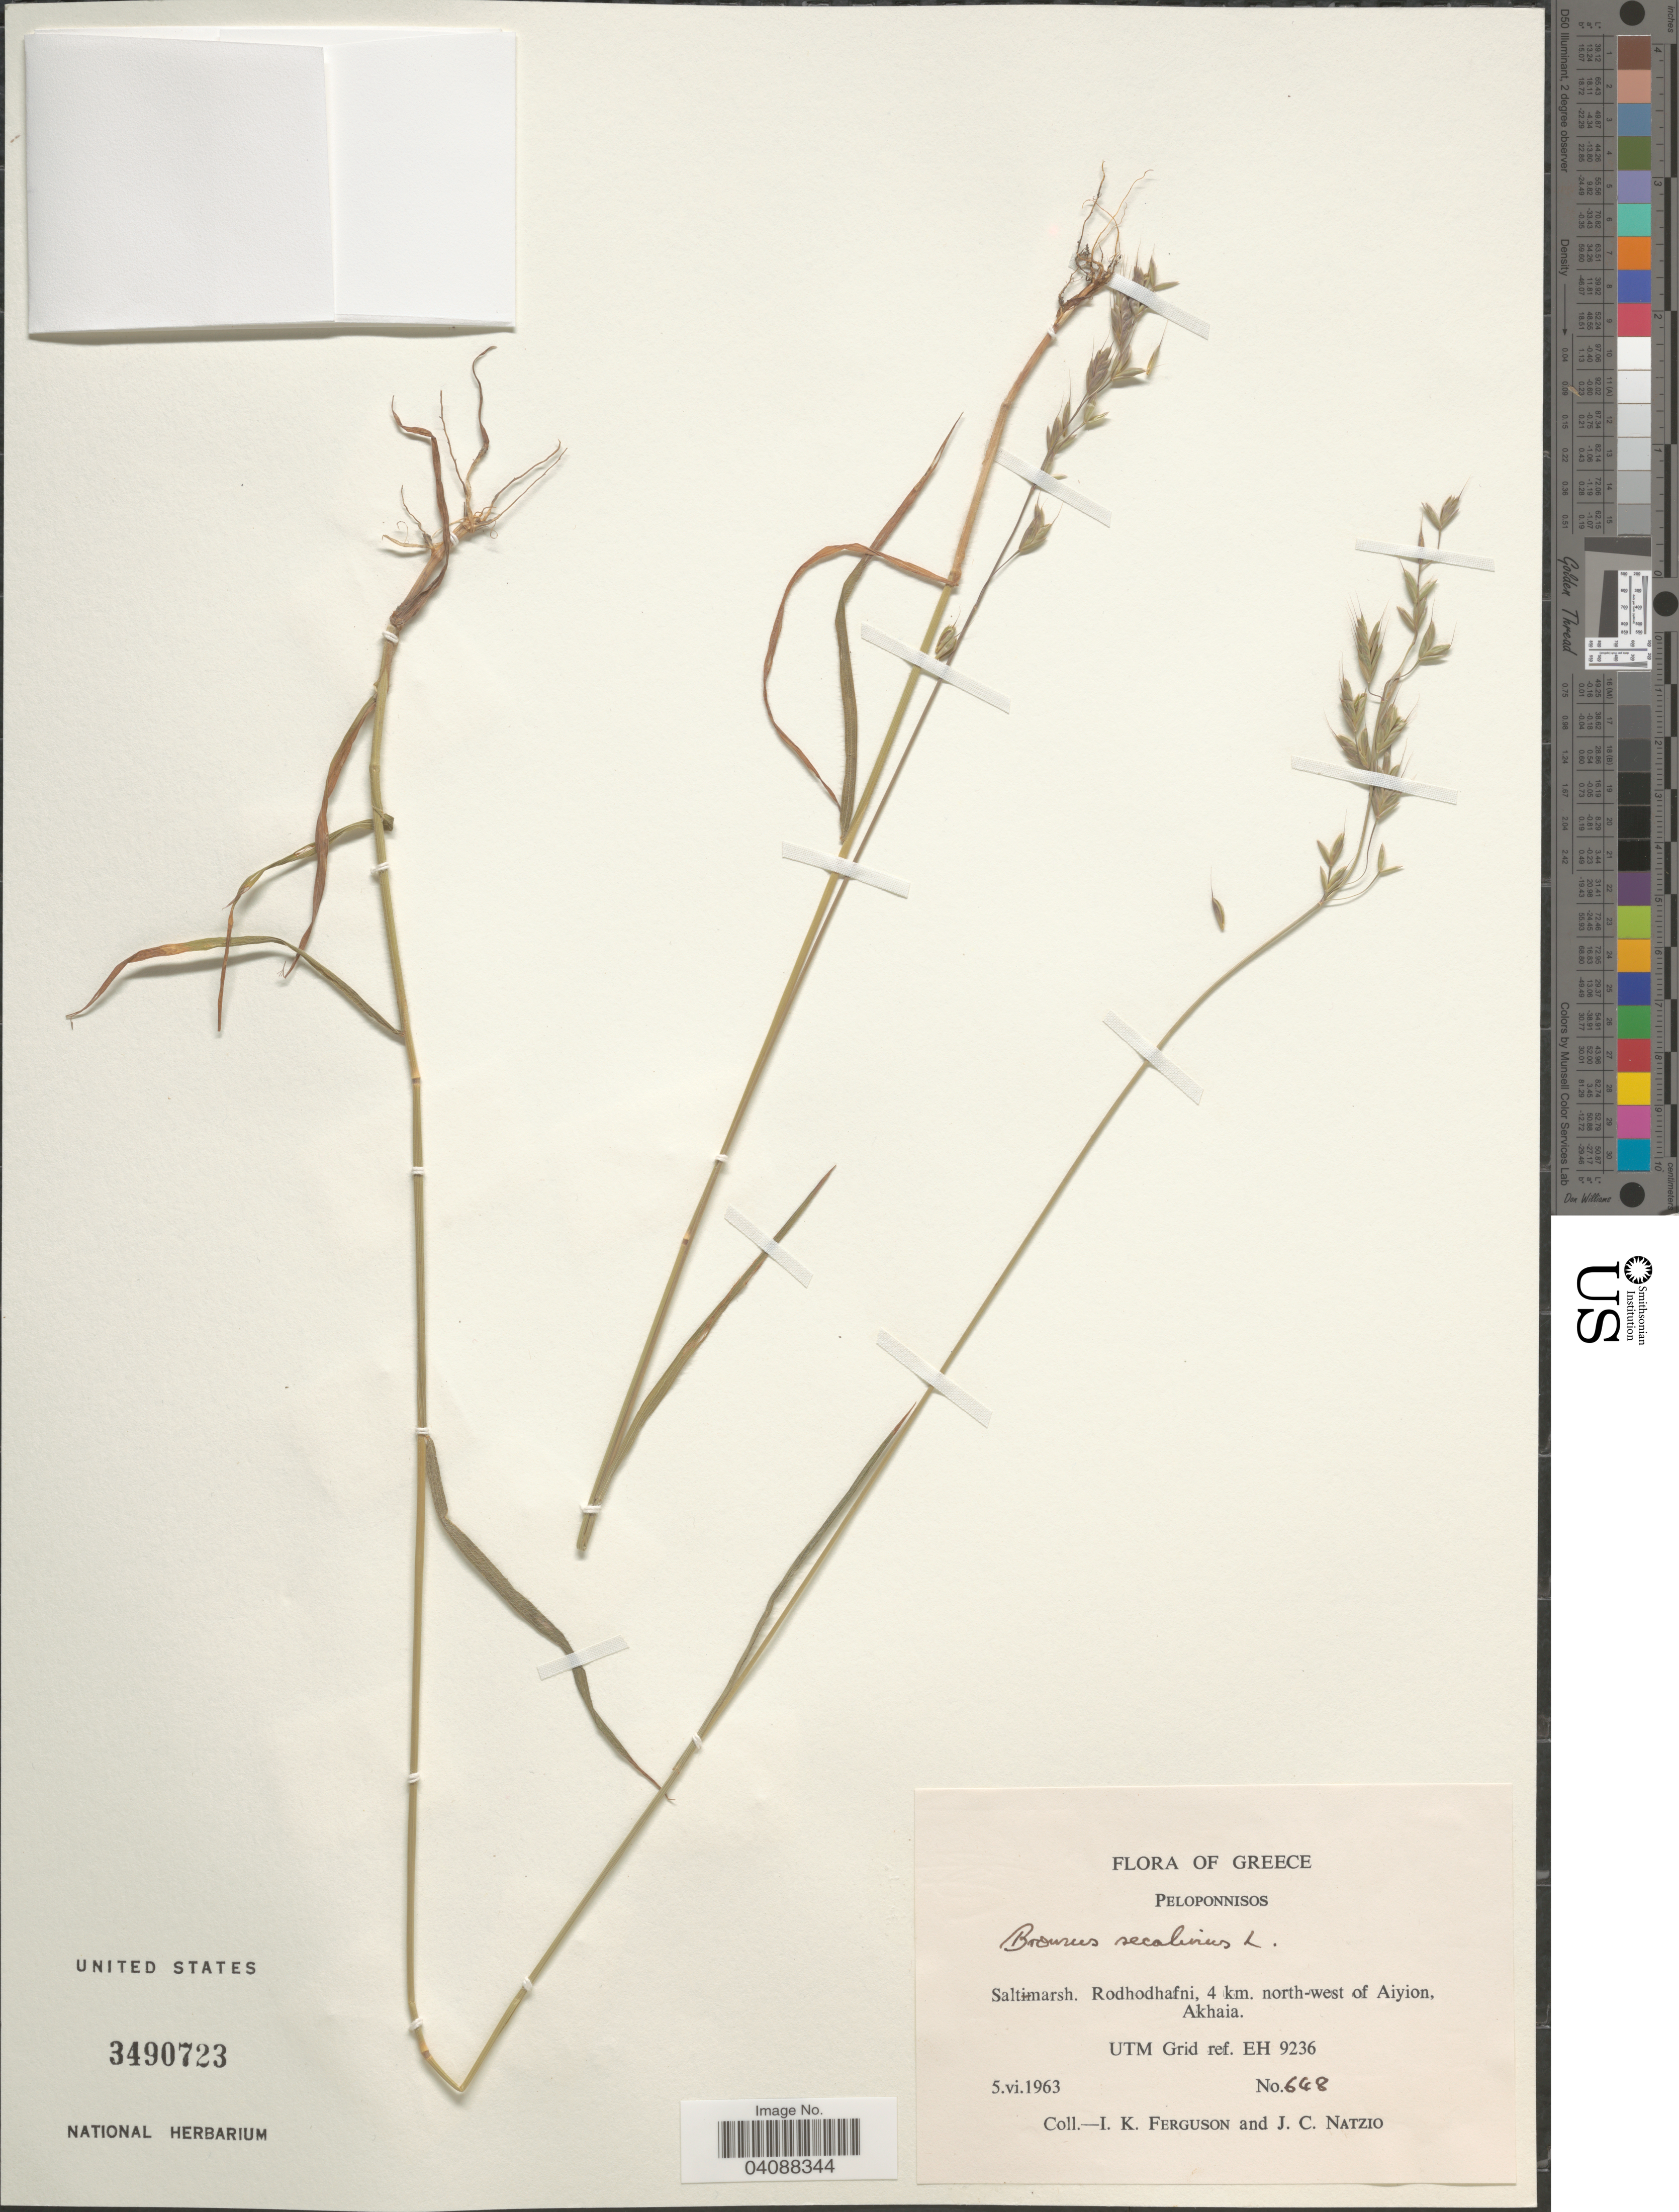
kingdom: Plantae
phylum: Tracheophyta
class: Liliopsida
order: Poales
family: Poaceae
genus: Bromus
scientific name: Bromus secalinus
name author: L.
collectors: I. K. Ferguson & J. Natzio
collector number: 648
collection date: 1963-06-05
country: Greece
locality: Rodhodhafni, 4 km. north-west of Aiyion, Akhaia. UTM Grid ref. EH 9236.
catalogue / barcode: US 3490723